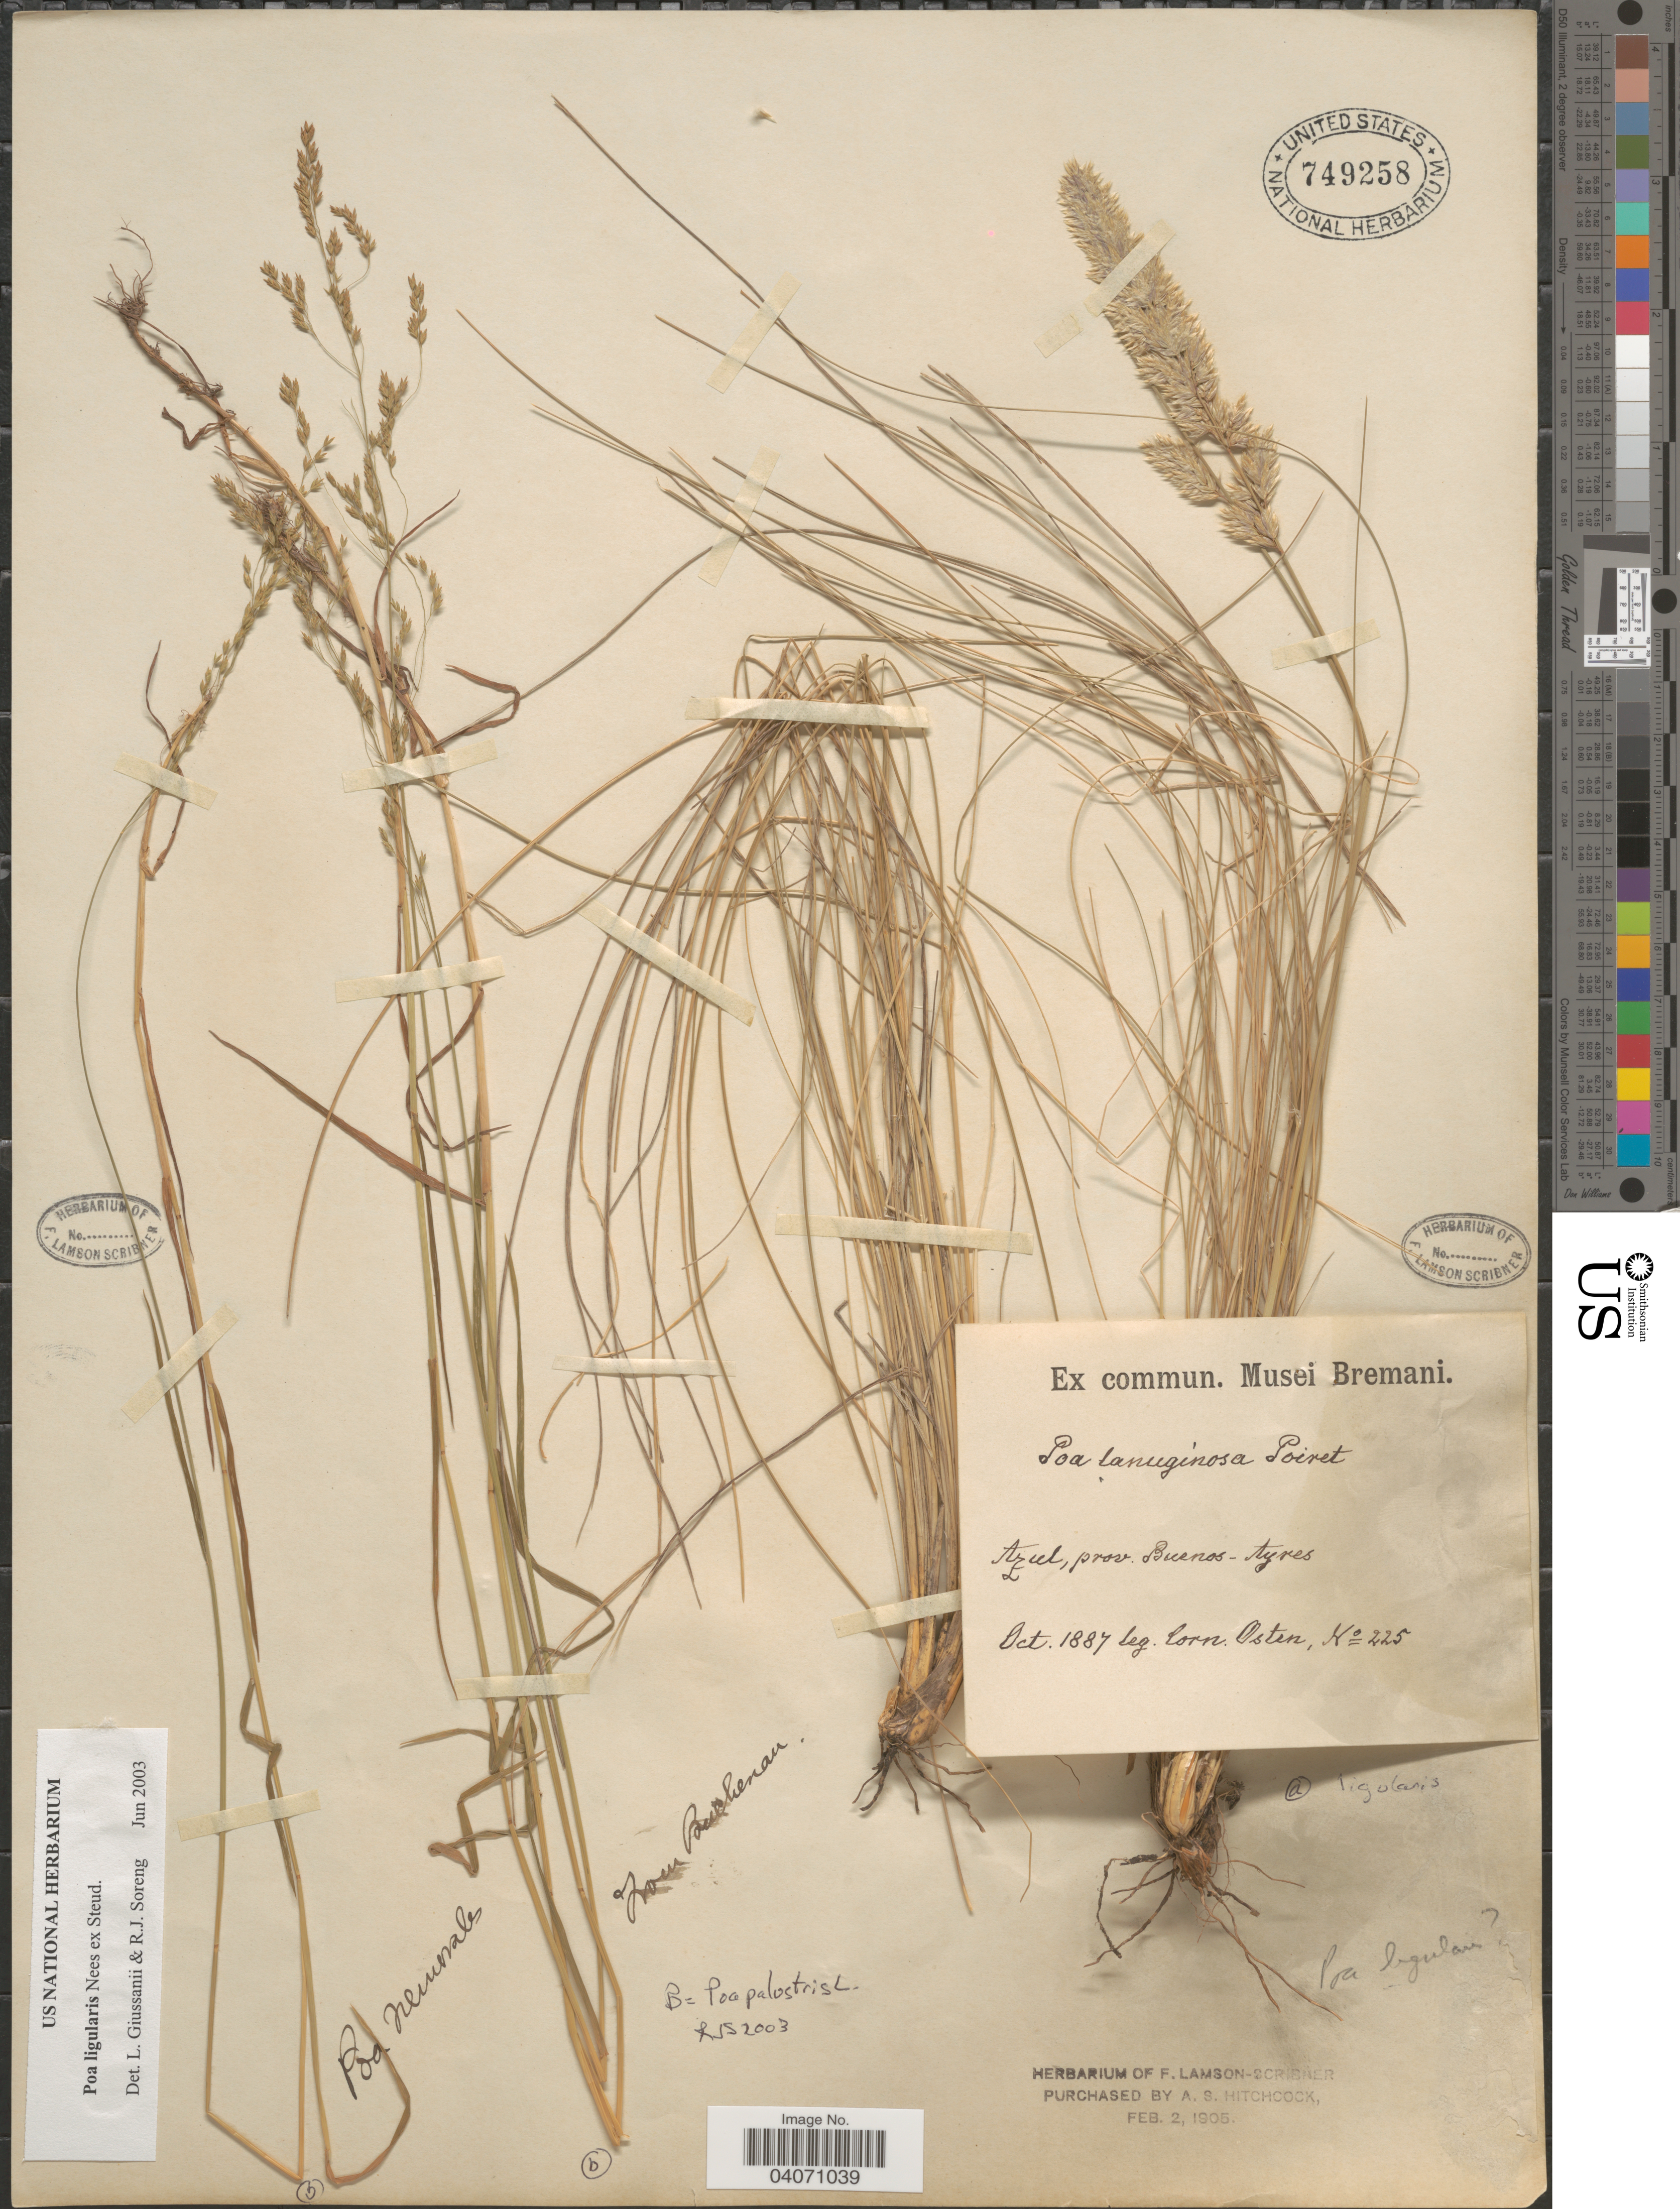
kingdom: Plantae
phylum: Tracheophyta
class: Liliopsida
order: Poales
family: Poaceae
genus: Poa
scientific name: Poa ligularis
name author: Nees ex Steud.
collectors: C. Osten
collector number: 225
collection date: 1887-10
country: Argentina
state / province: Buenos Aires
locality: Azul.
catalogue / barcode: US 749258